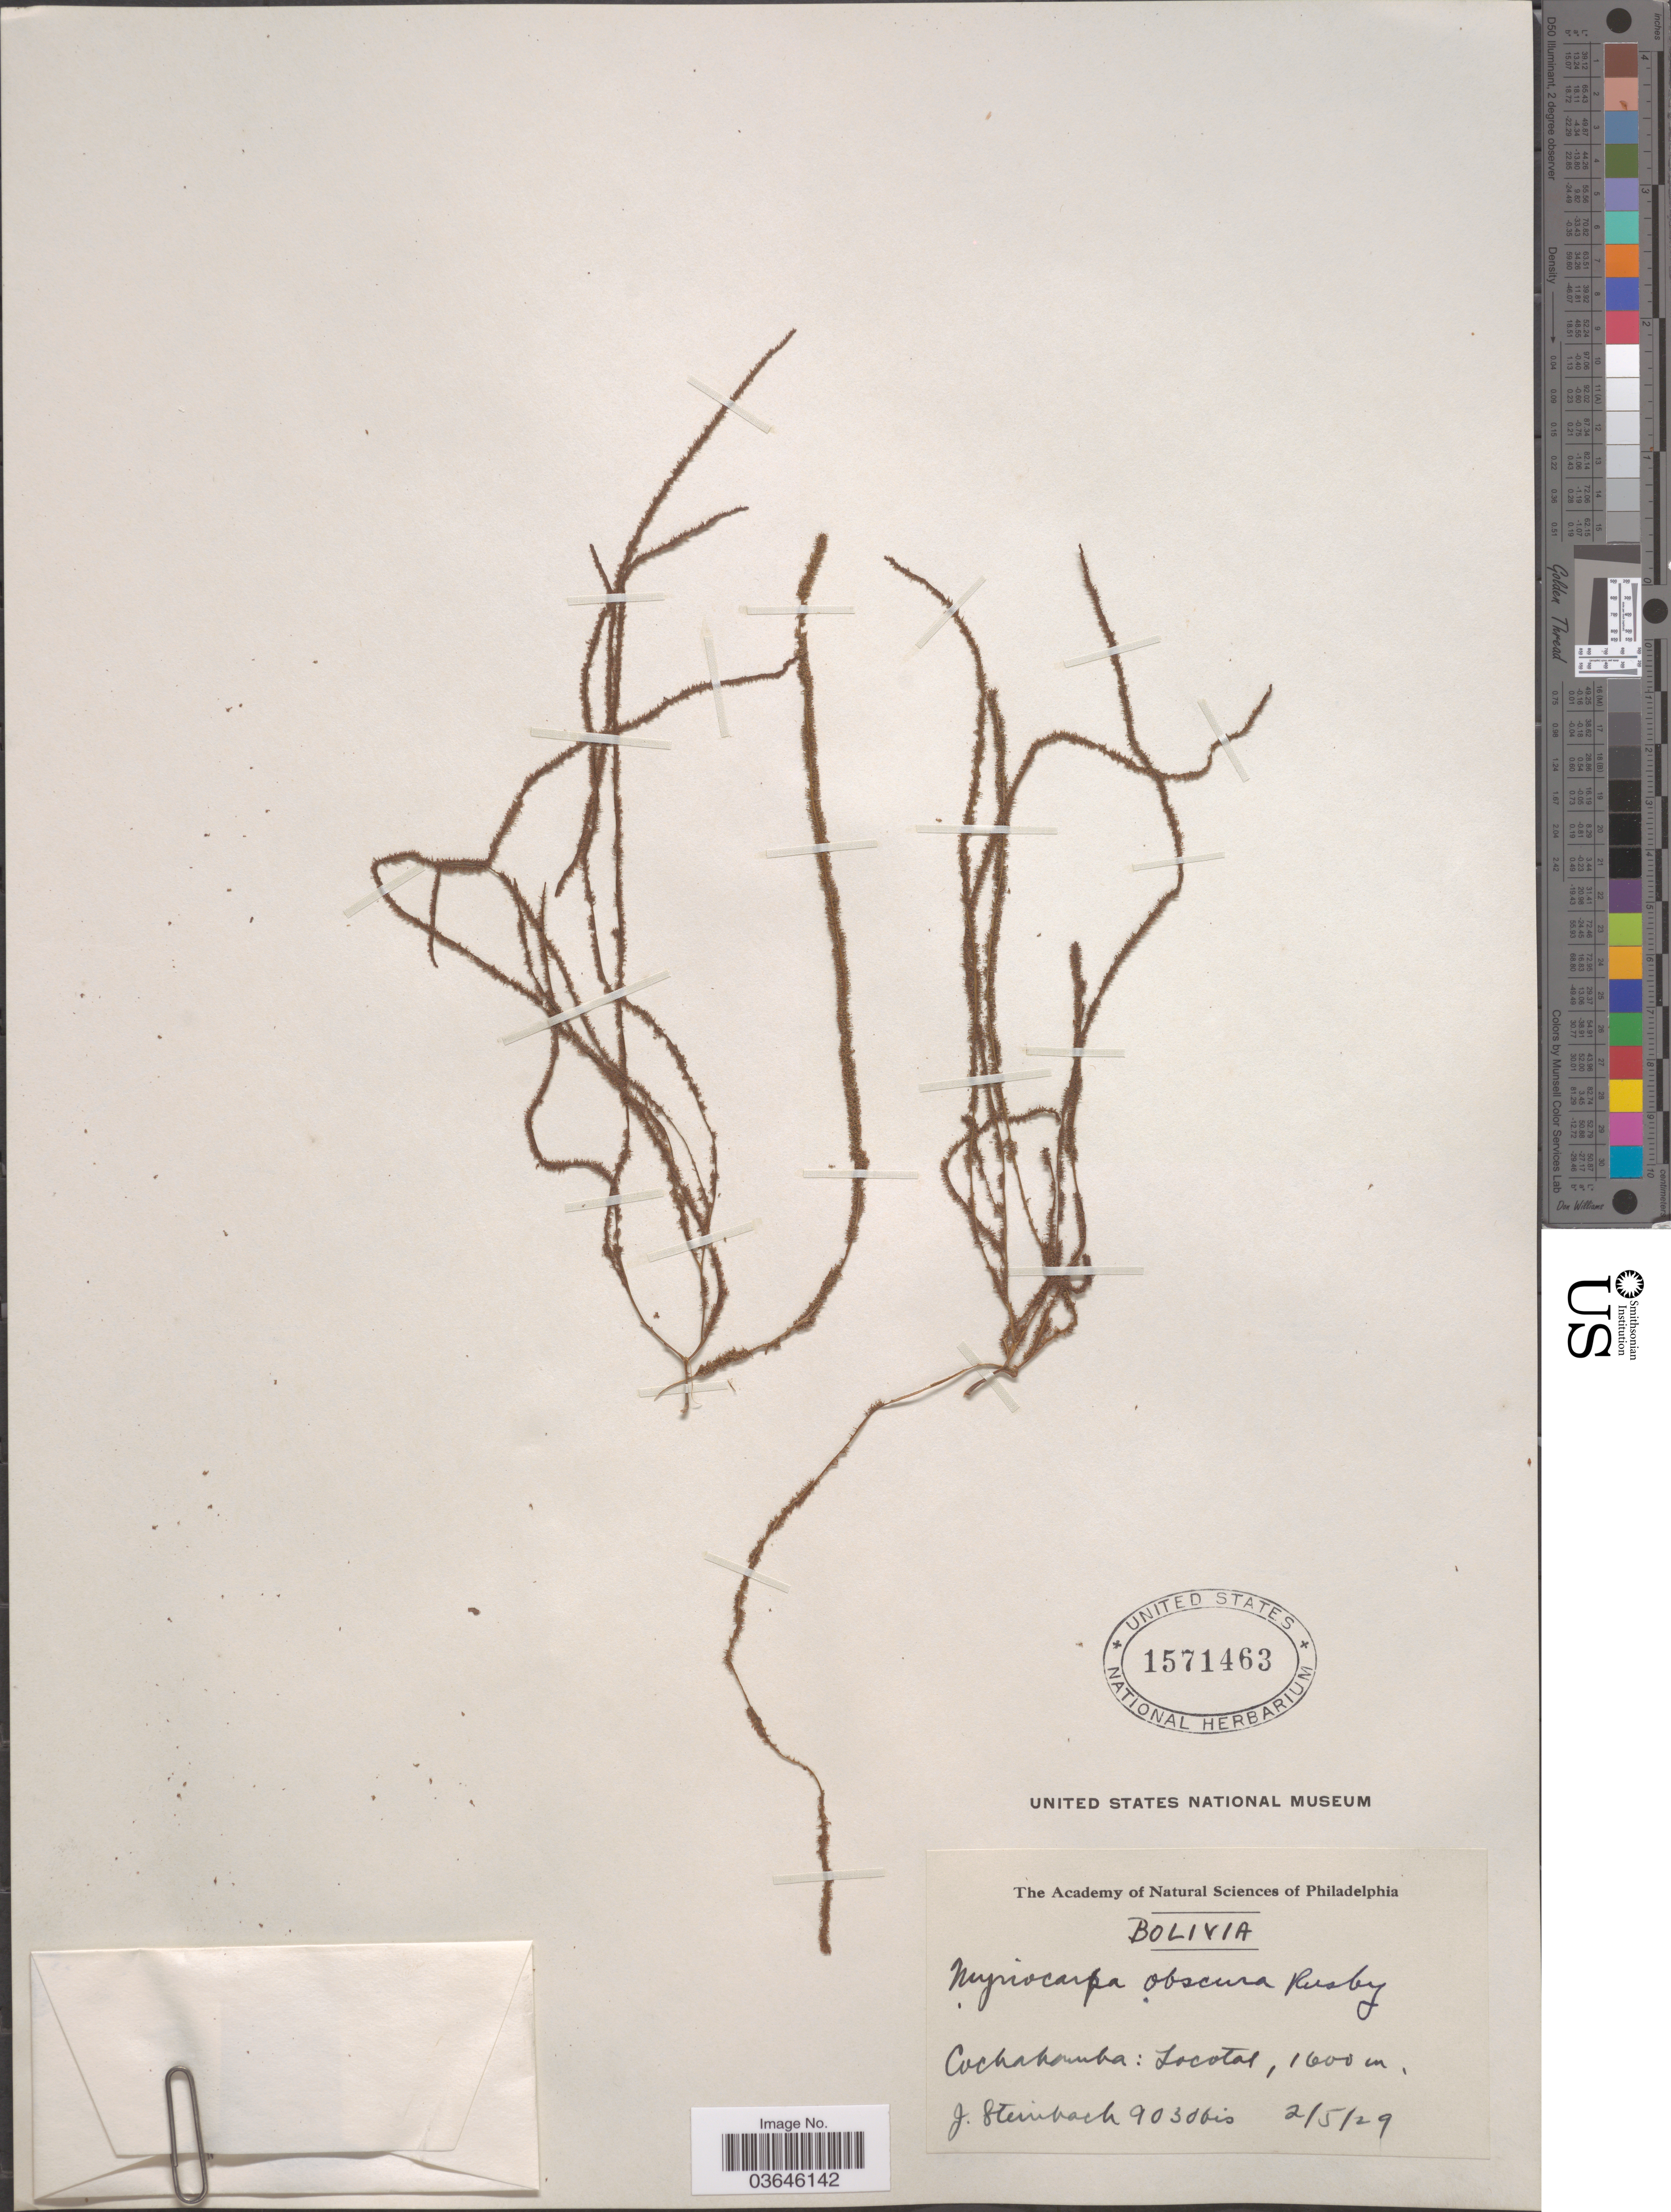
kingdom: Plantae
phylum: Tracheophyta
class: Magnoliopsida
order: Rosales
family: Urticaceae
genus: Myriocarpa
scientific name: Myriocarpa obscura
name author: Rusby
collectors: J. Steinbach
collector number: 9030bis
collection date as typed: Transcribed d/m/y: 2/5/29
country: Bolivia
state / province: Cochabamba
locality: Locotal.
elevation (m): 1600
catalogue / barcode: US 1571463